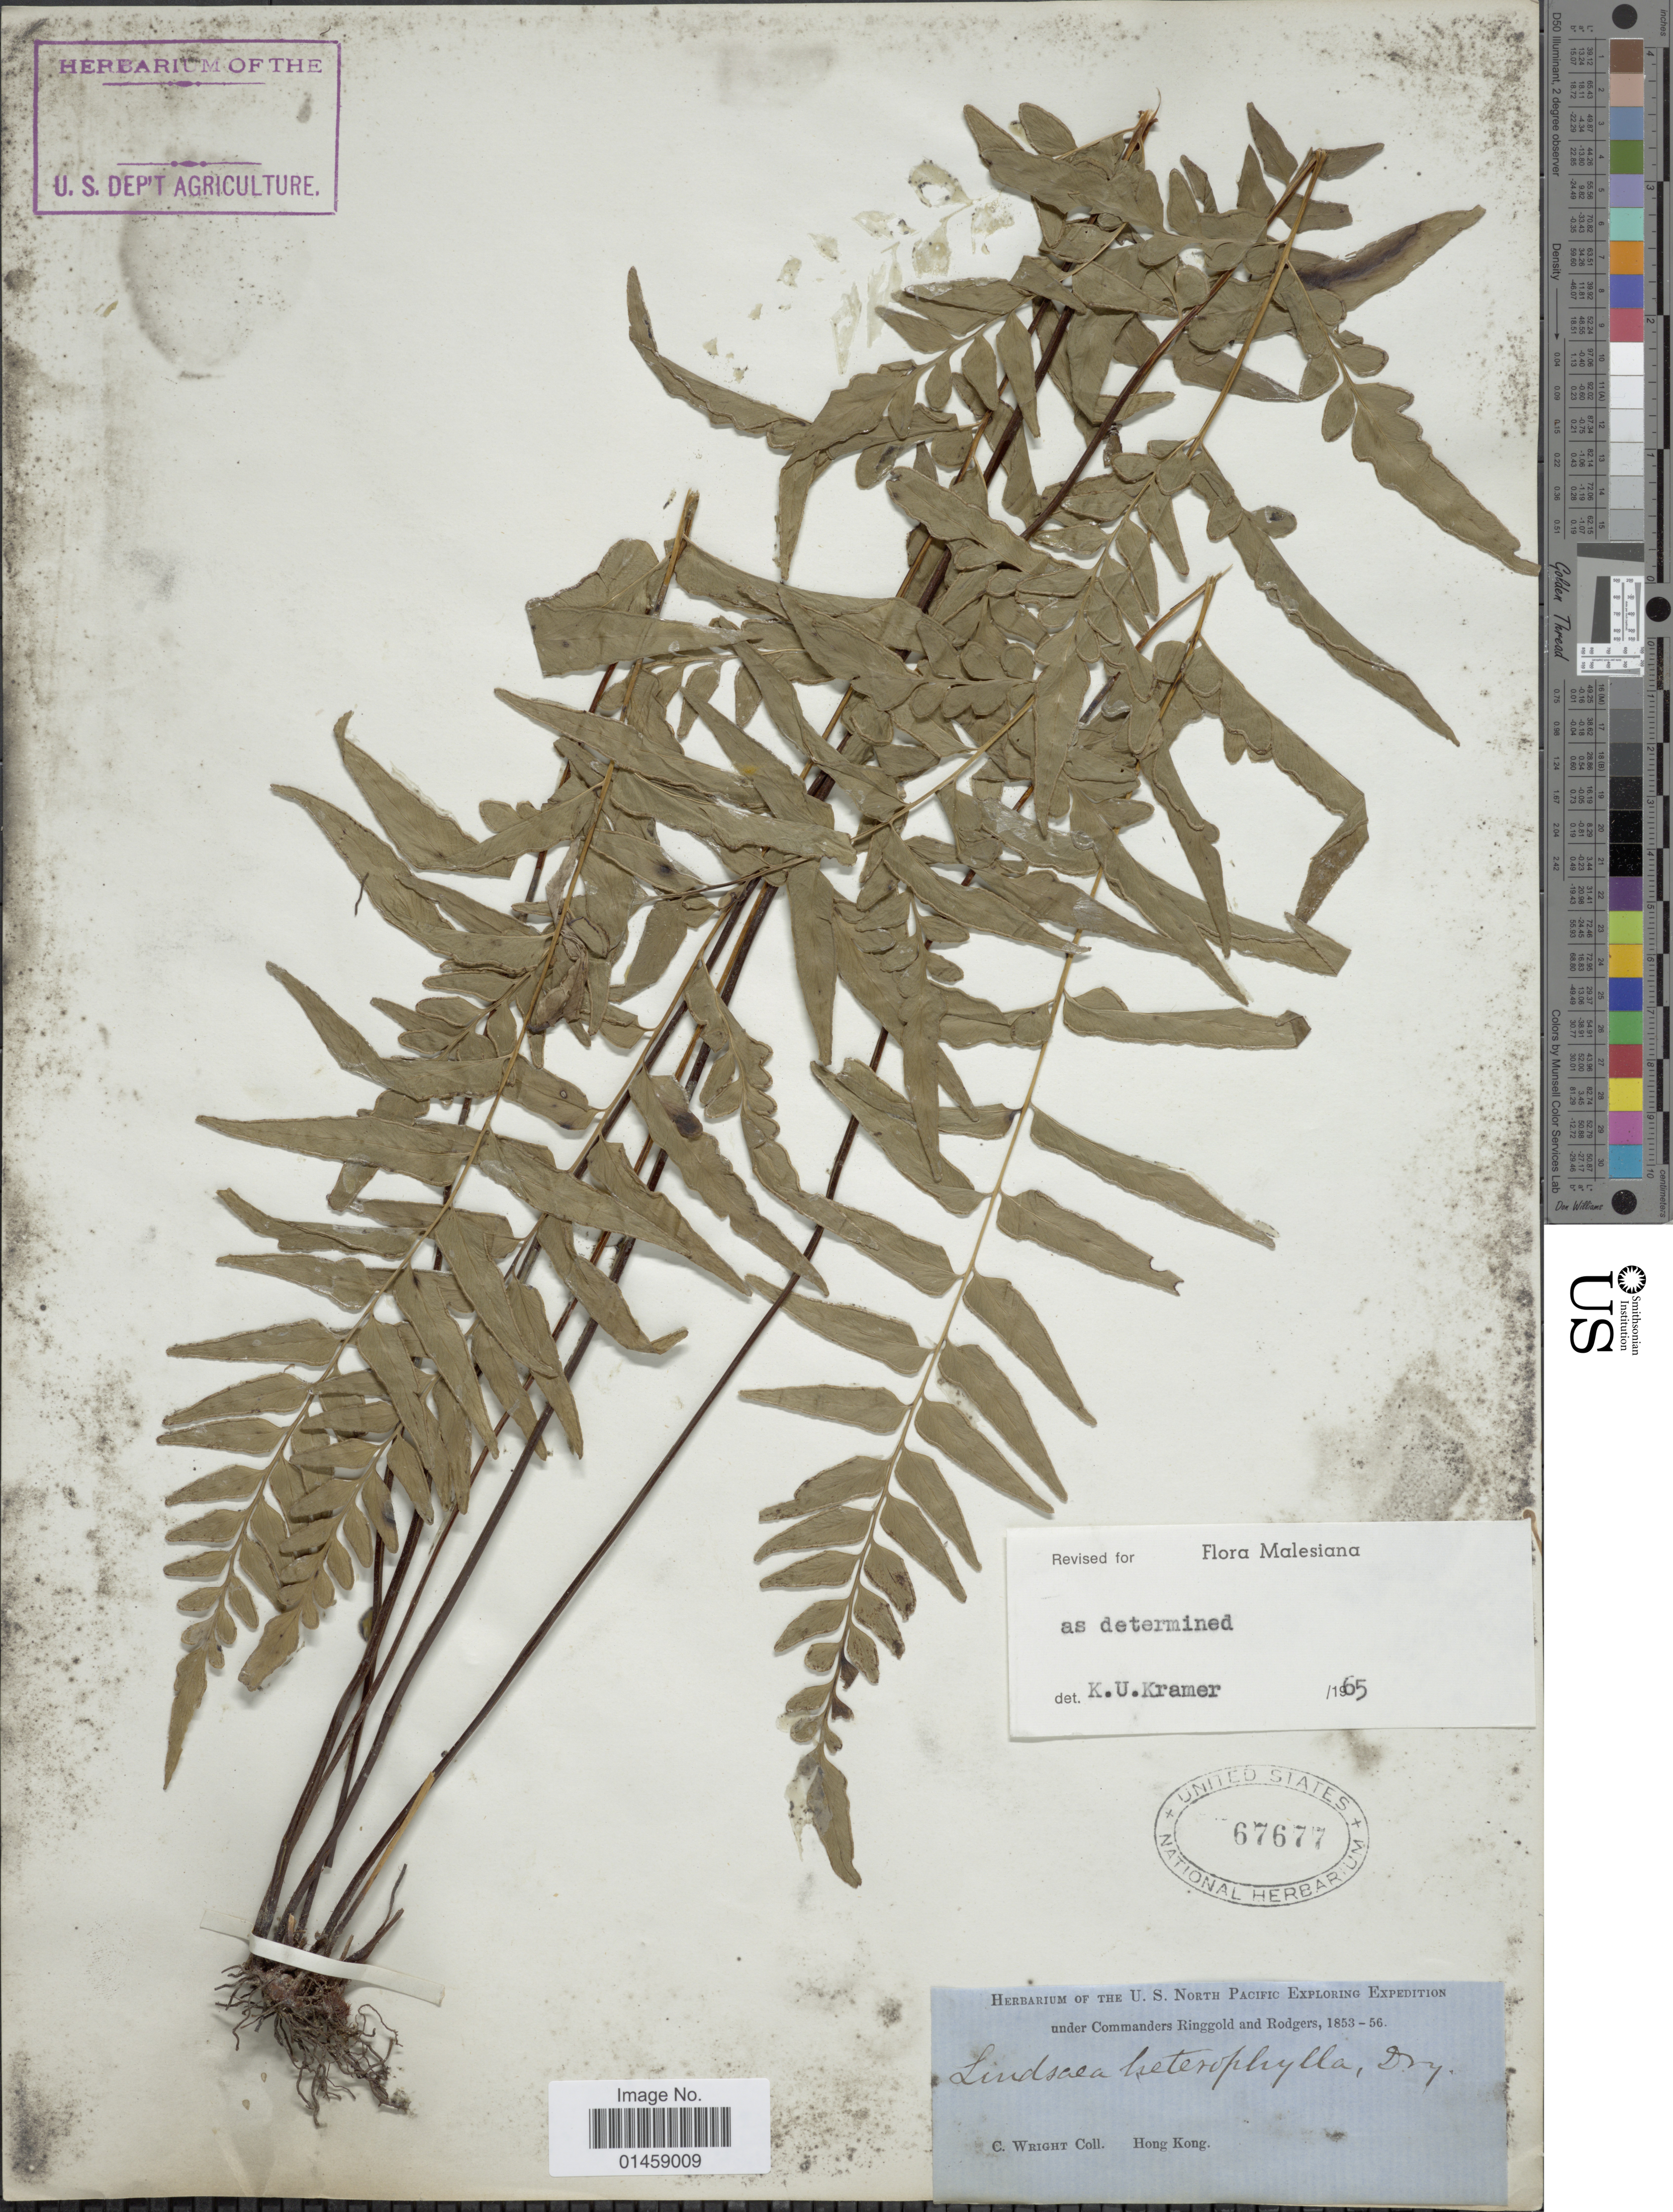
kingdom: Plantae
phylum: Tracheophyta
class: Polypodiopsida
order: Polypodiales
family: Lindsaeaceae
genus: Lindsaea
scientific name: Lindsaea heterophylla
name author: Dryand.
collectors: C. Wright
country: China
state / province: Hong Kong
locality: Hong Kong.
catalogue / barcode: US 67677